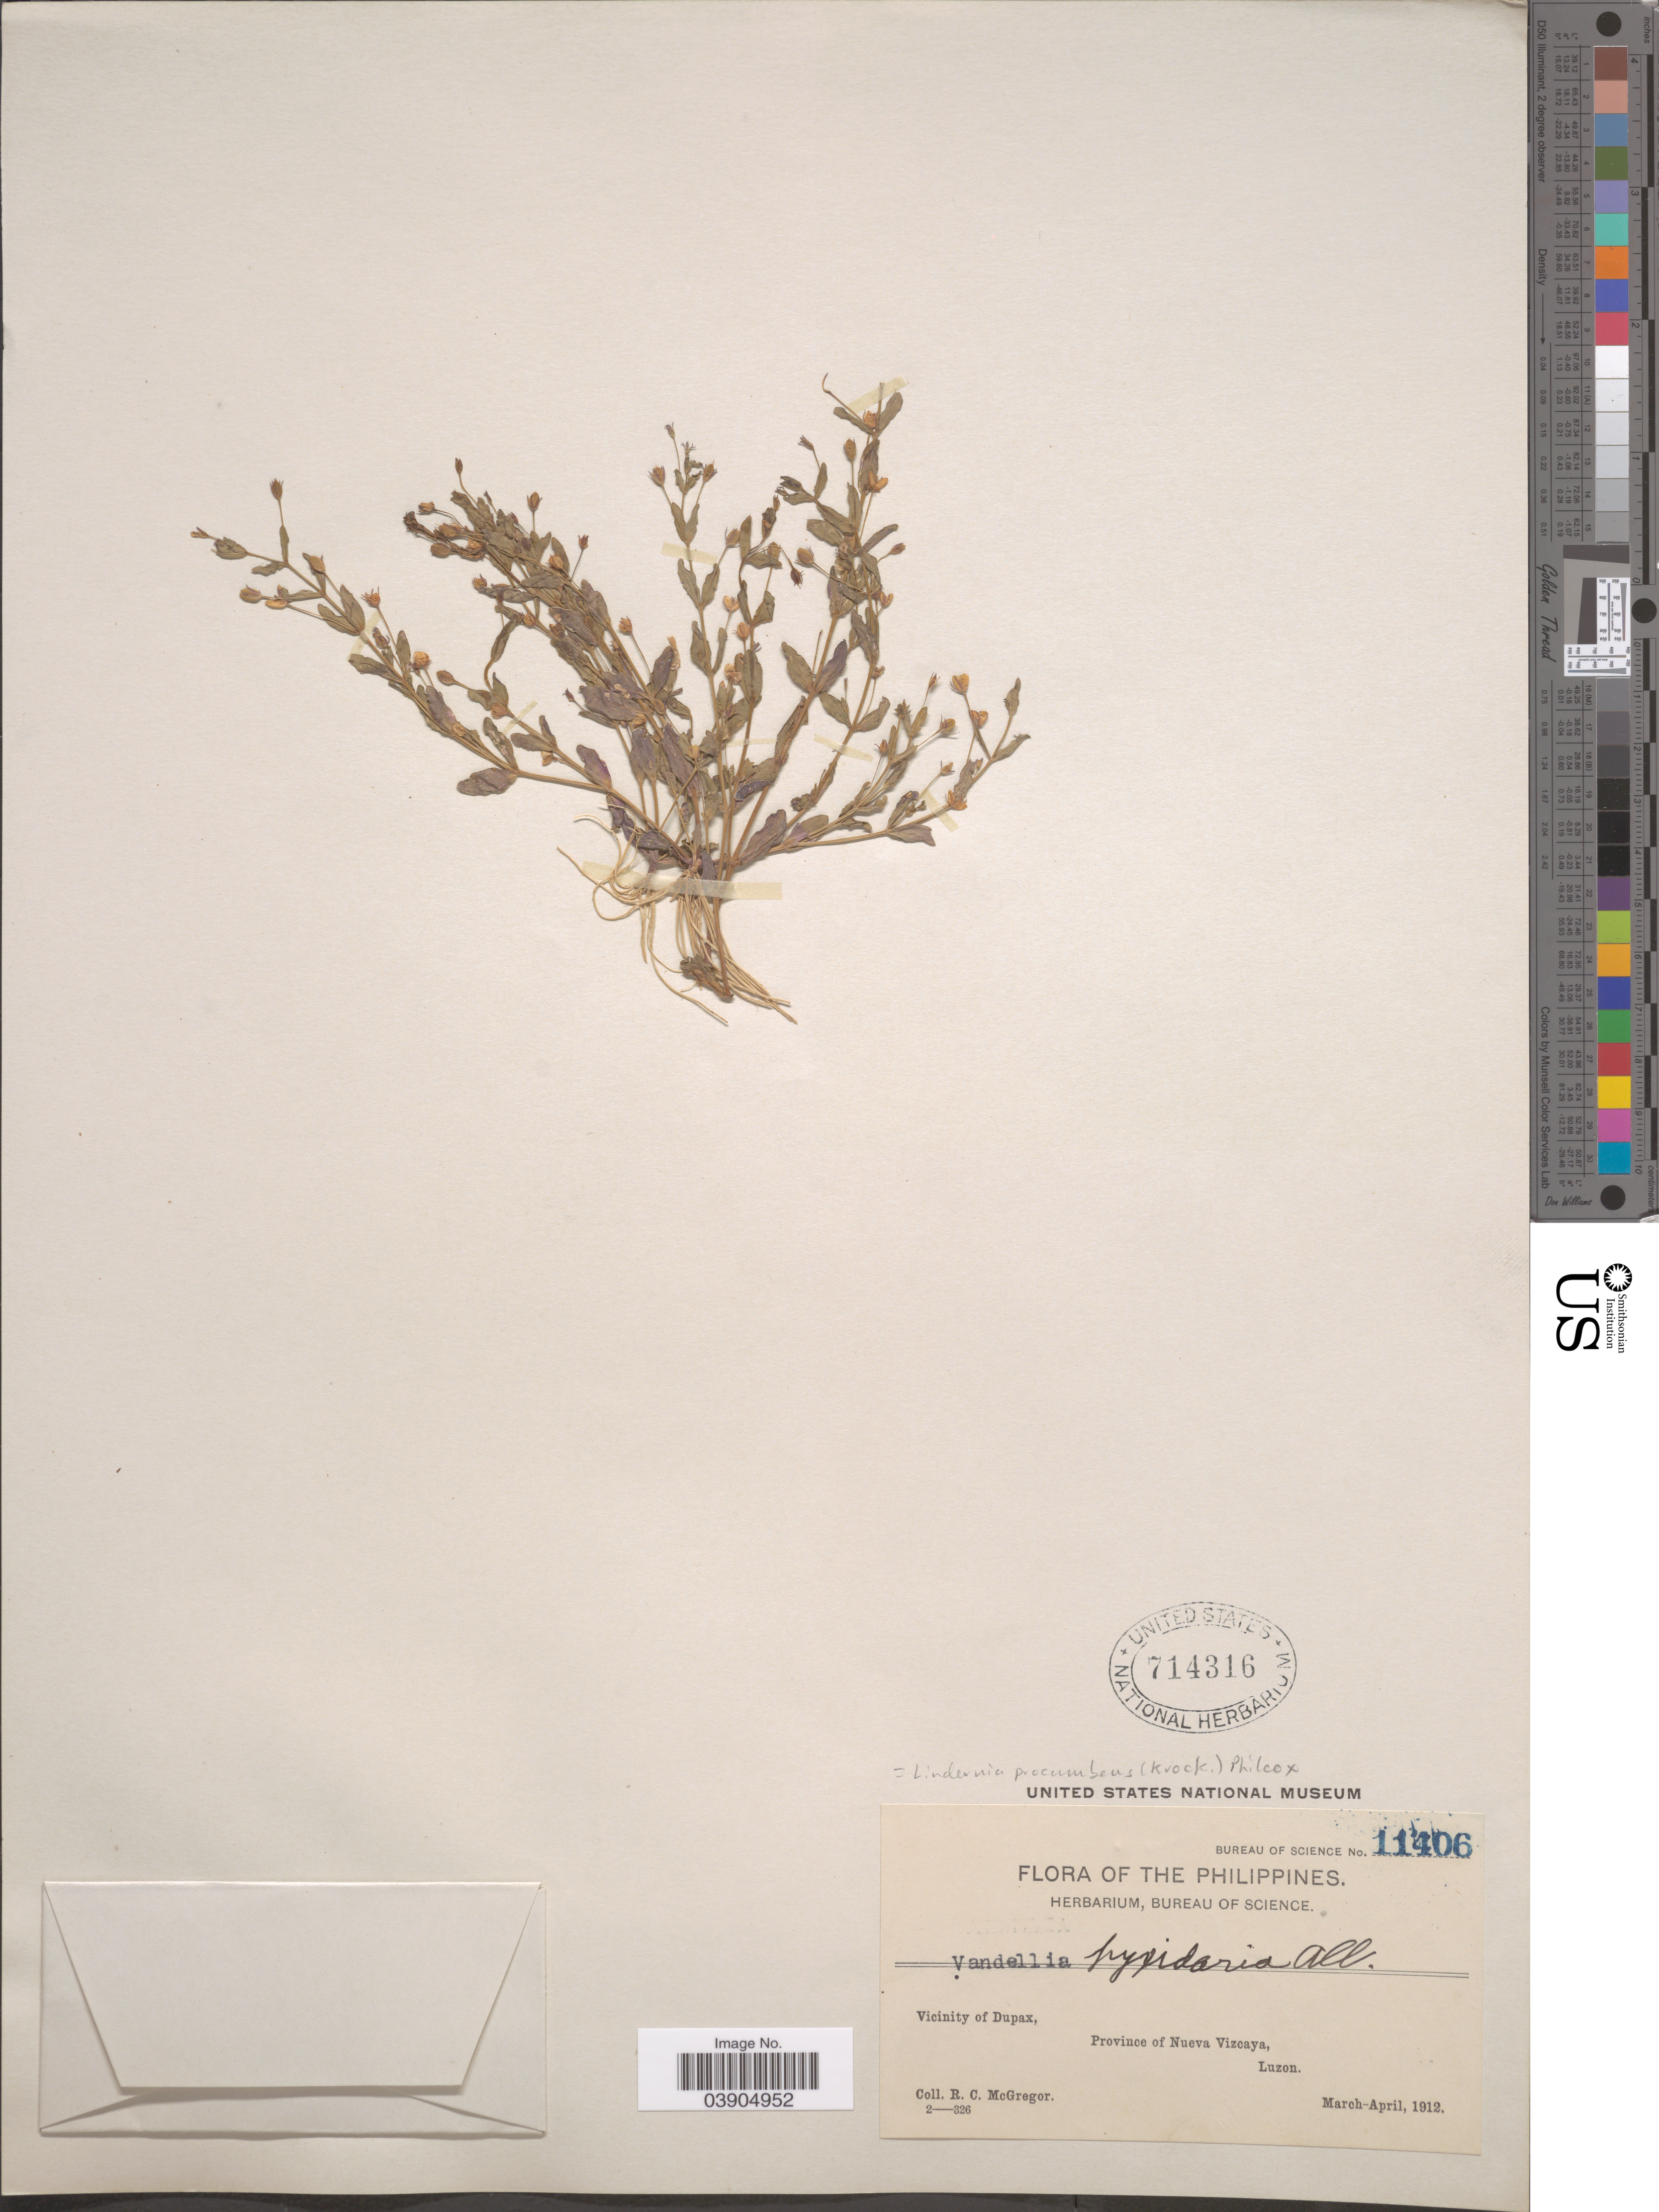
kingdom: Plantae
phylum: Tracheophyta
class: Magnoliopsida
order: Lamiales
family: Linderniaceae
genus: Lindernia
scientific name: Lindernia procumbens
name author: (Krock.) Philcox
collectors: R. C. McGregor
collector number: Bureau of Science 11406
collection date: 1912-03/1912-04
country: Philippines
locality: Vicinity of Dupax, Province of Nueva Vizcaya, Luzon.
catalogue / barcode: US 714316